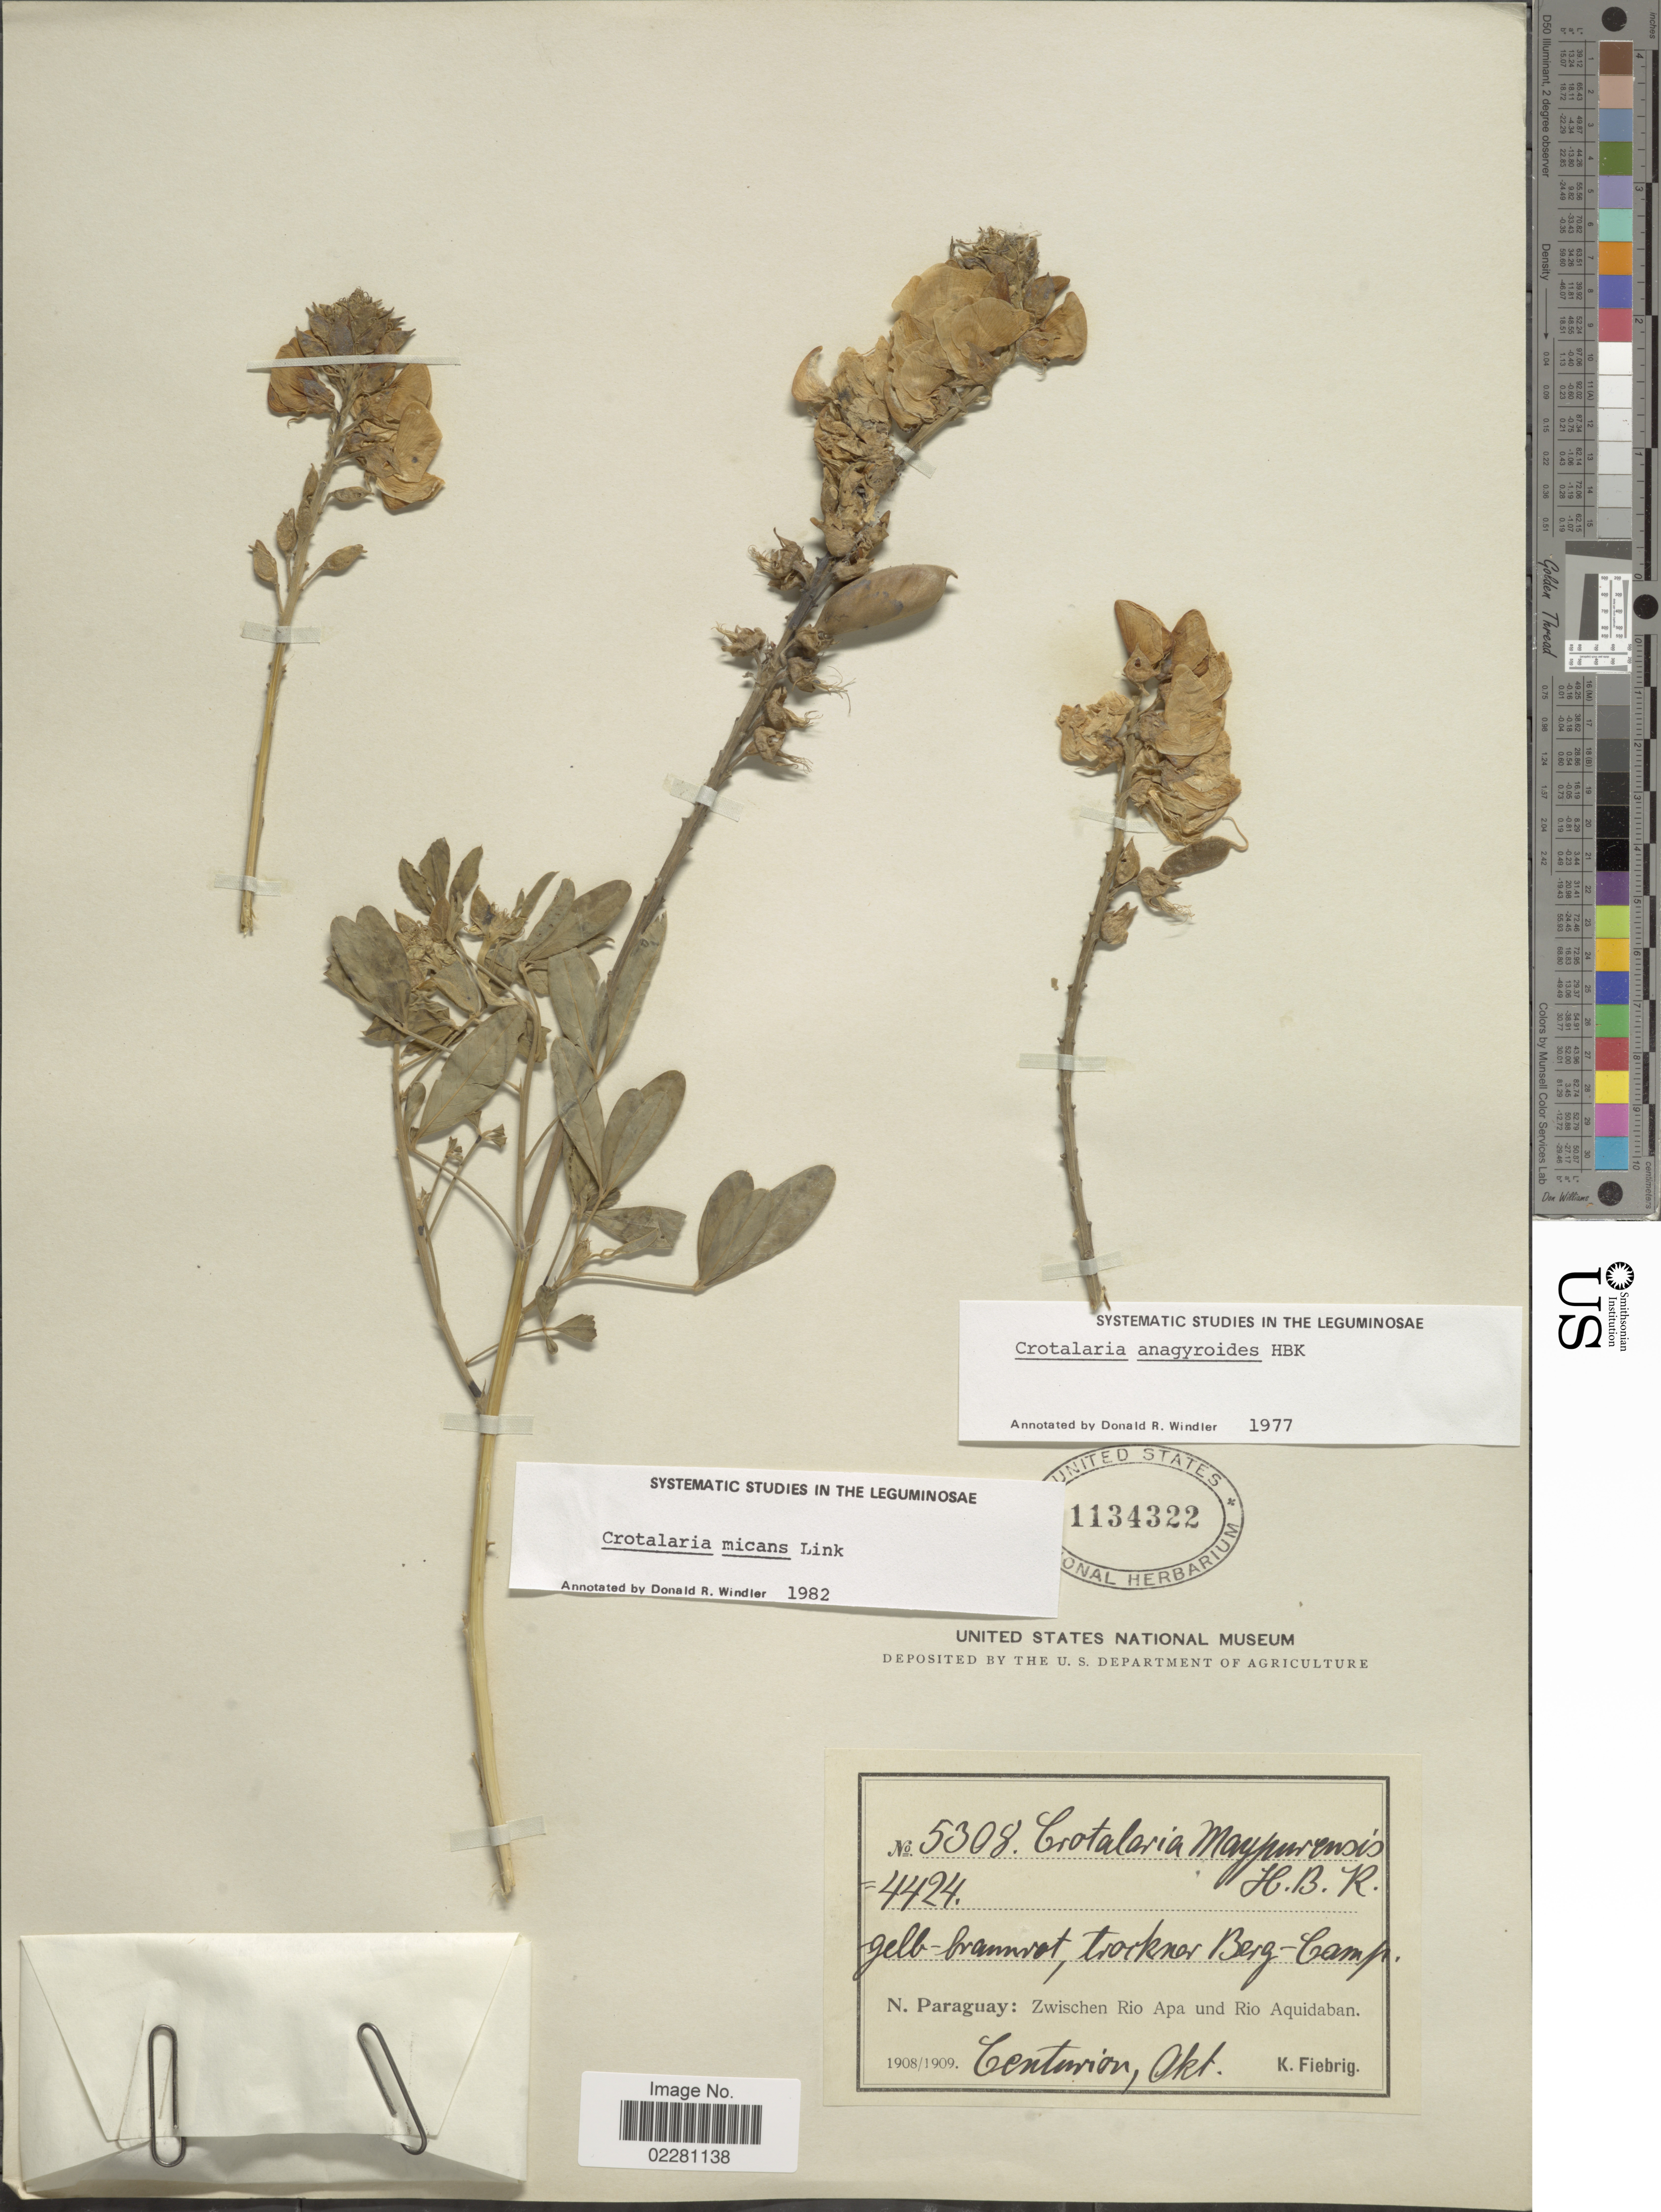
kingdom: Plantae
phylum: Tracheophyta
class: Magnoliopsida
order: Fabales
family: Fabaceae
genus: Crotalaria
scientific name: Crotalaria micans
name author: Link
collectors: K. Fiebrig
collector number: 5308/4424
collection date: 1908-10/1909-10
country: Paraguay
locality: N. Paraguay, Zwischen Rio Apa und Rio Aquidaban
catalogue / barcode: US 1134322